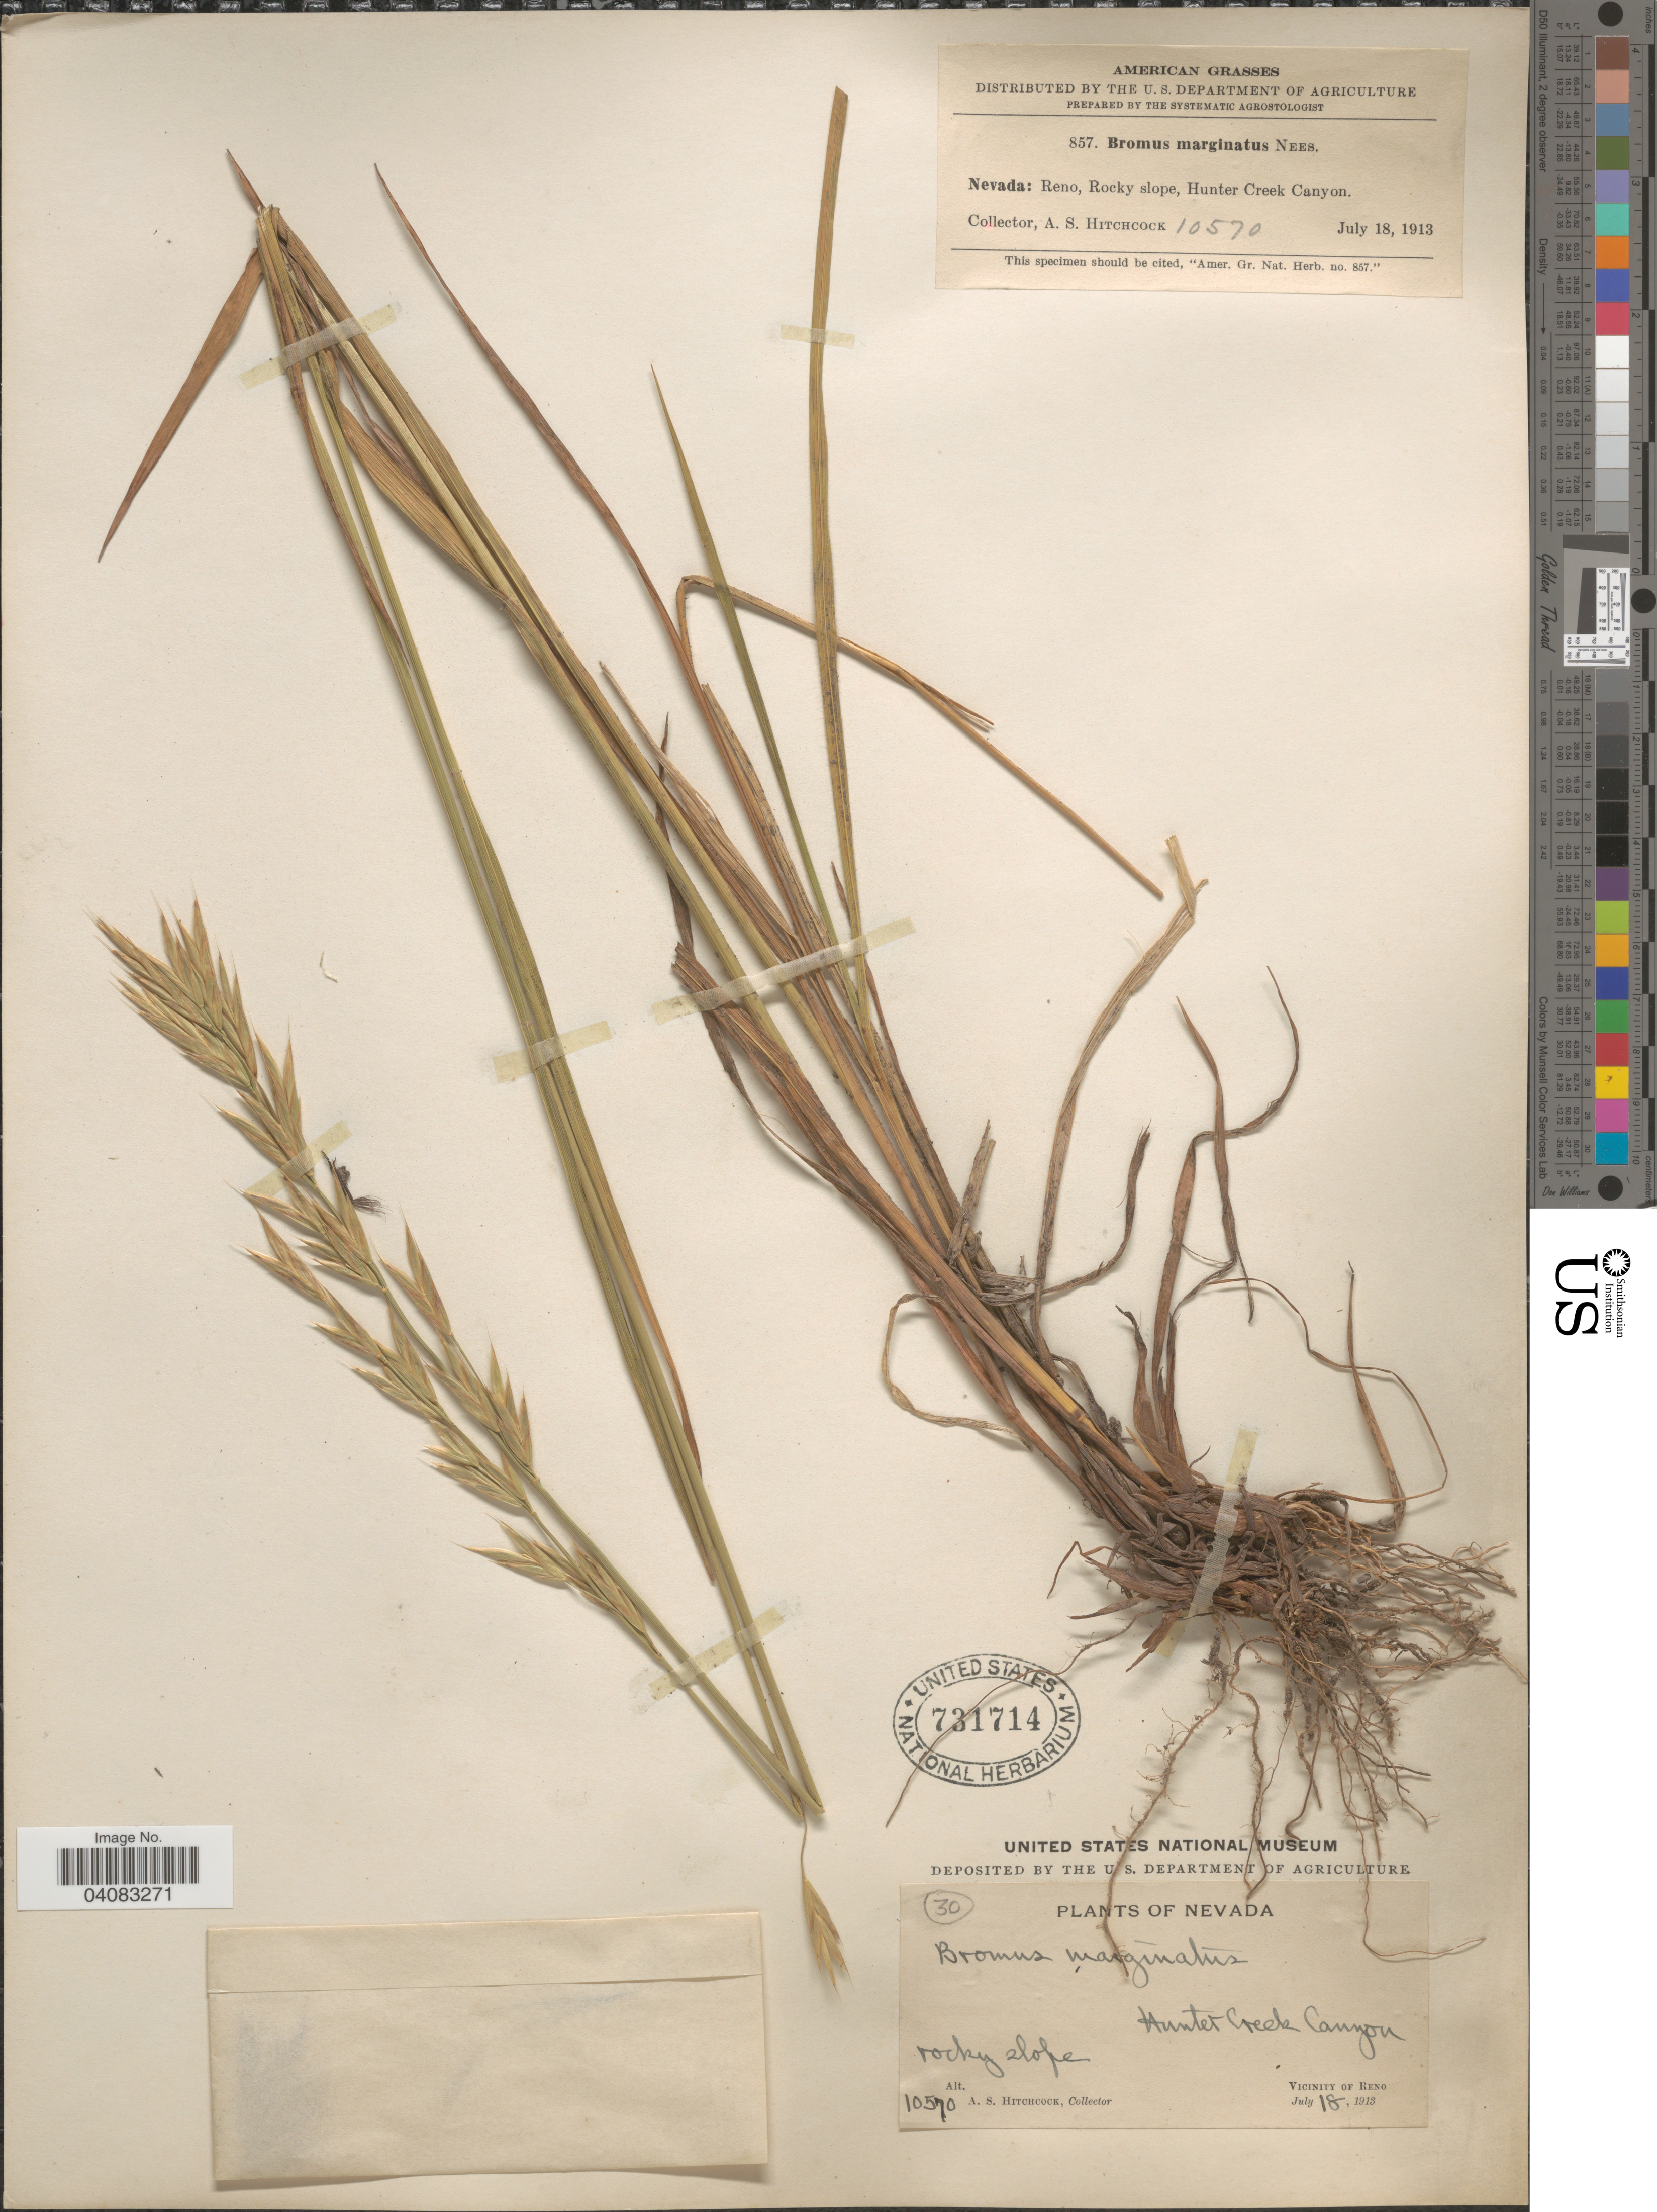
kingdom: Plantae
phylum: Tracheophyta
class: Liliopsida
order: Poales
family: Poaceae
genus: Bromus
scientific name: Bromus marginatus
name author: Nees ex Steud.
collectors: A. S. Hitchcock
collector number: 10570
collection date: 1913-07-18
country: United States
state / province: Nevada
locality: Reno, Rocky slope. Hunter Creek Canyon. Vicinity of Reno.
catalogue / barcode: US 731714